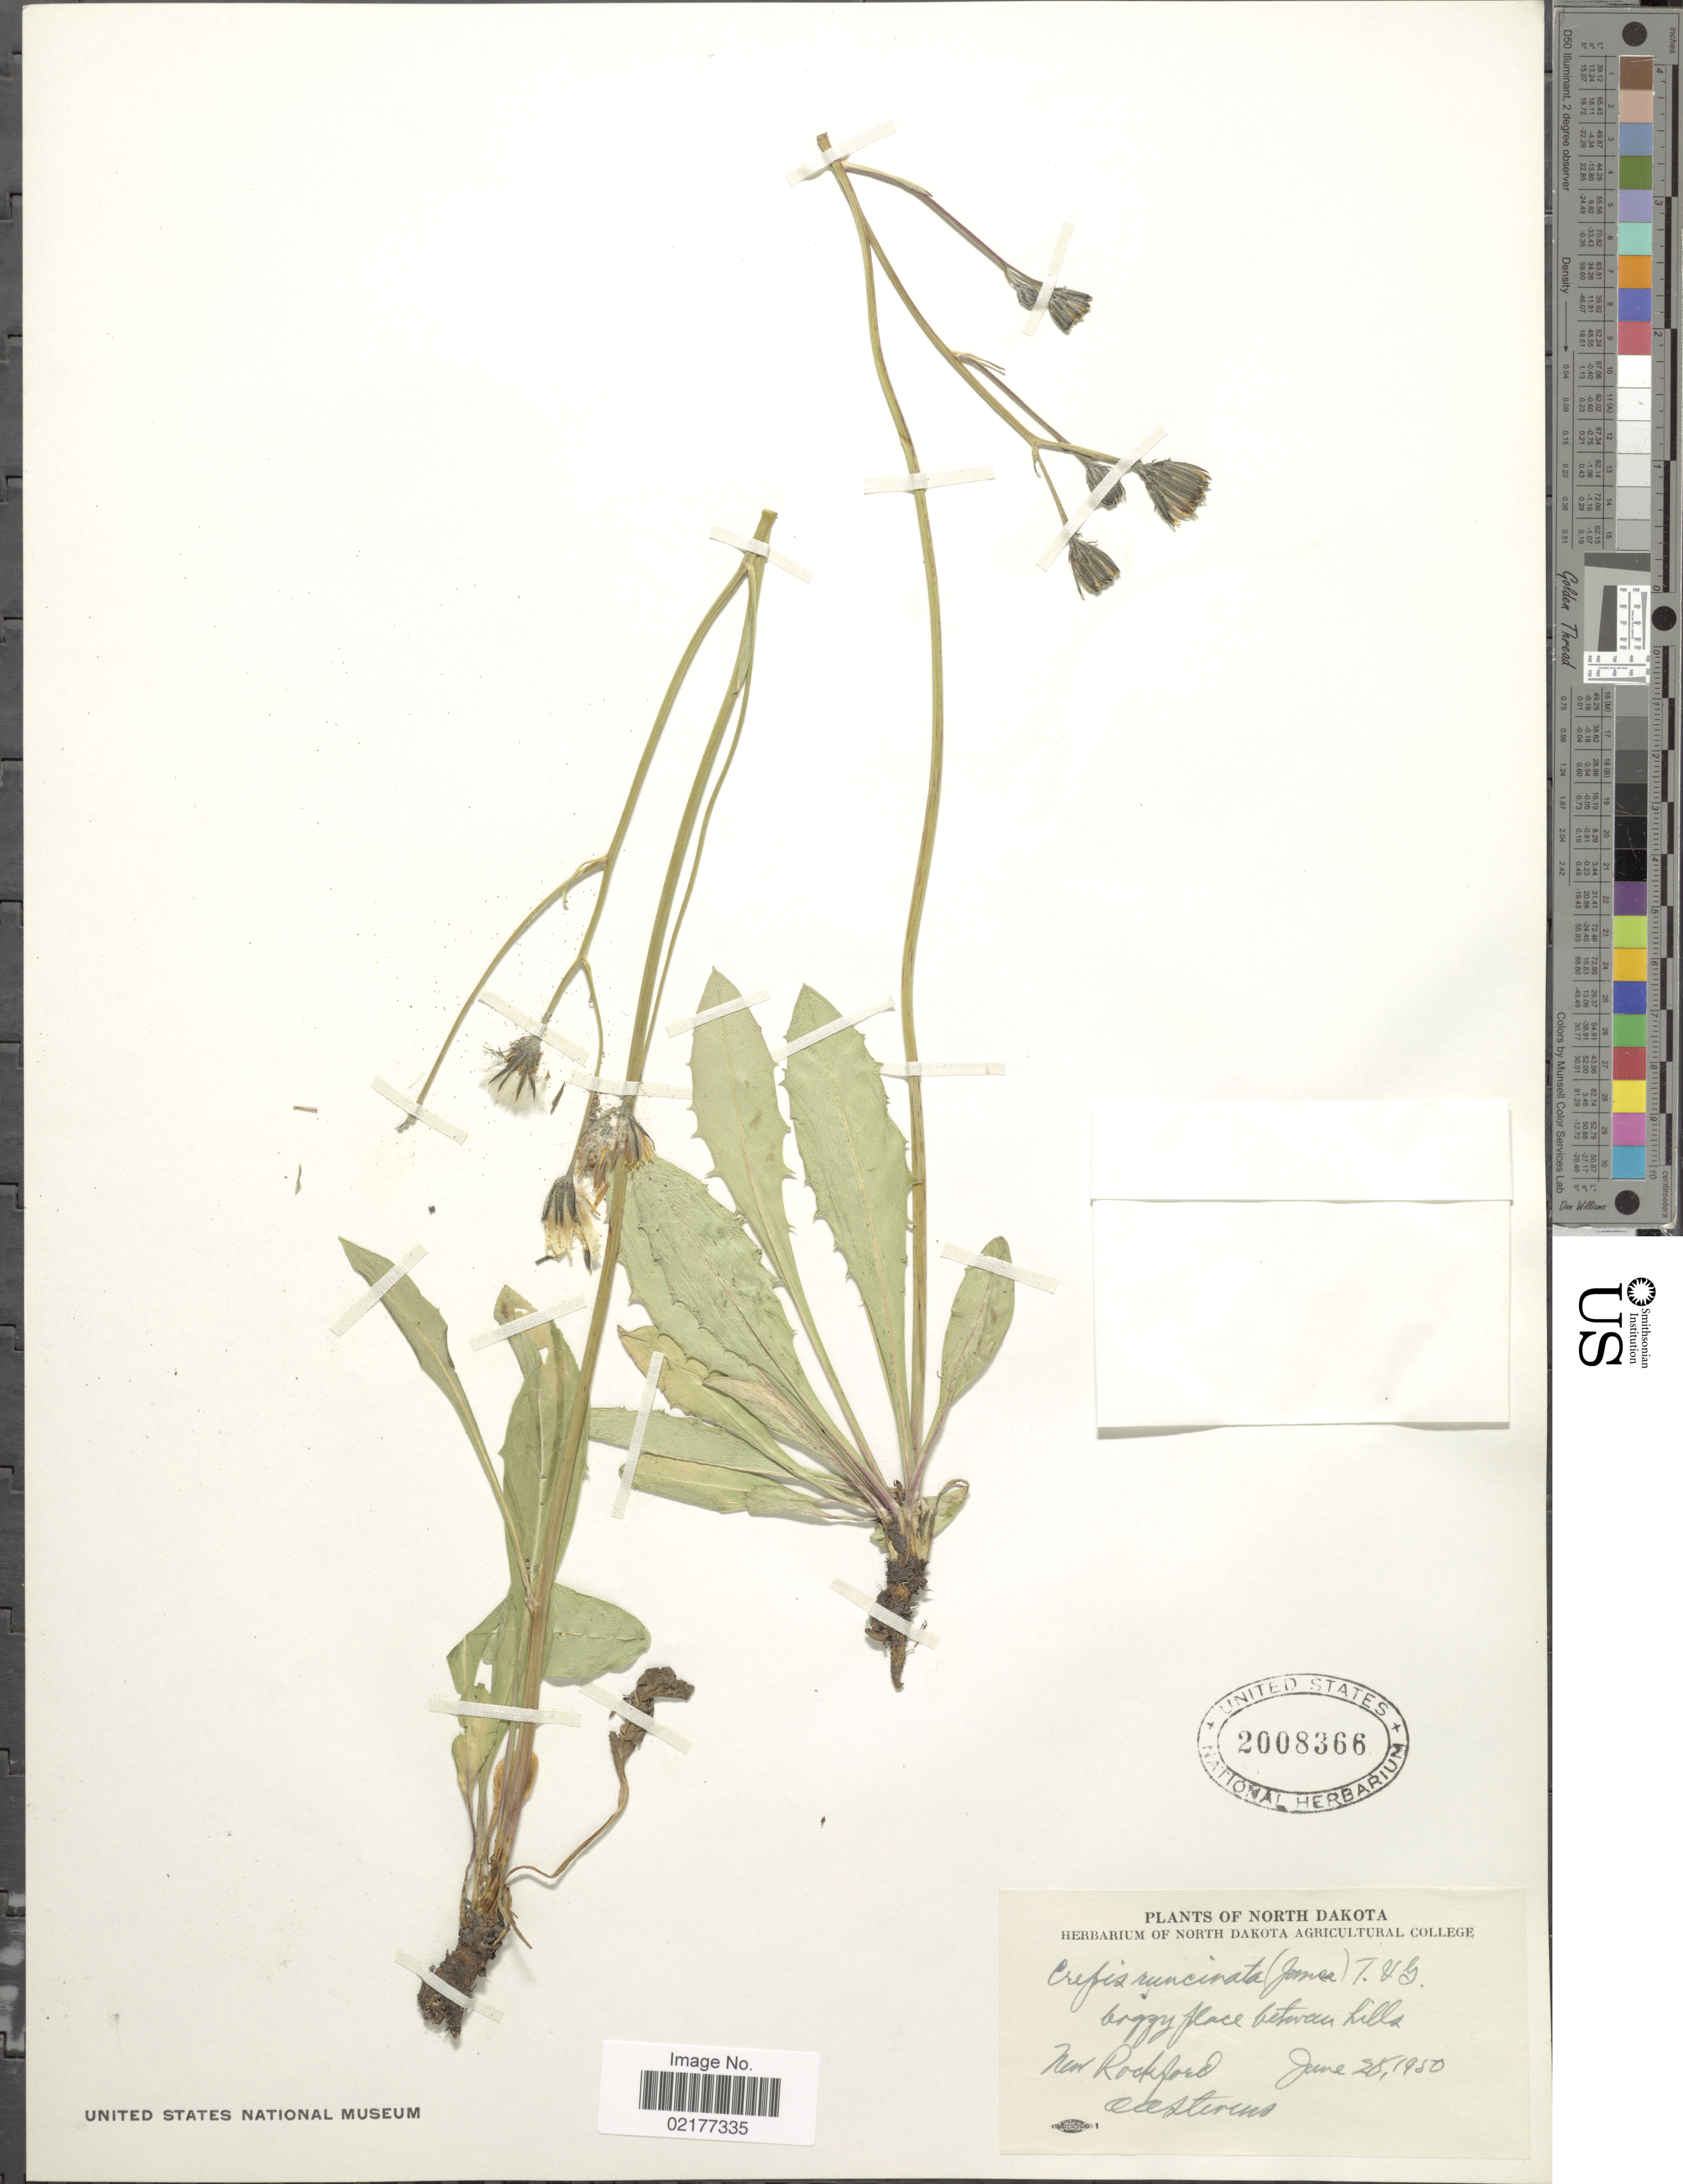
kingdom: Plantae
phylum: Tracheophyta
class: Magnoliopsida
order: Asterales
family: Asteraceae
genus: Crepis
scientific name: Crepis runcinata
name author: Torr. & A. Gray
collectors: C. Stevens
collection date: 1950-06-28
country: United States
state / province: North Dakota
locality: New Rockford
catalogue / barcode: US 2008366